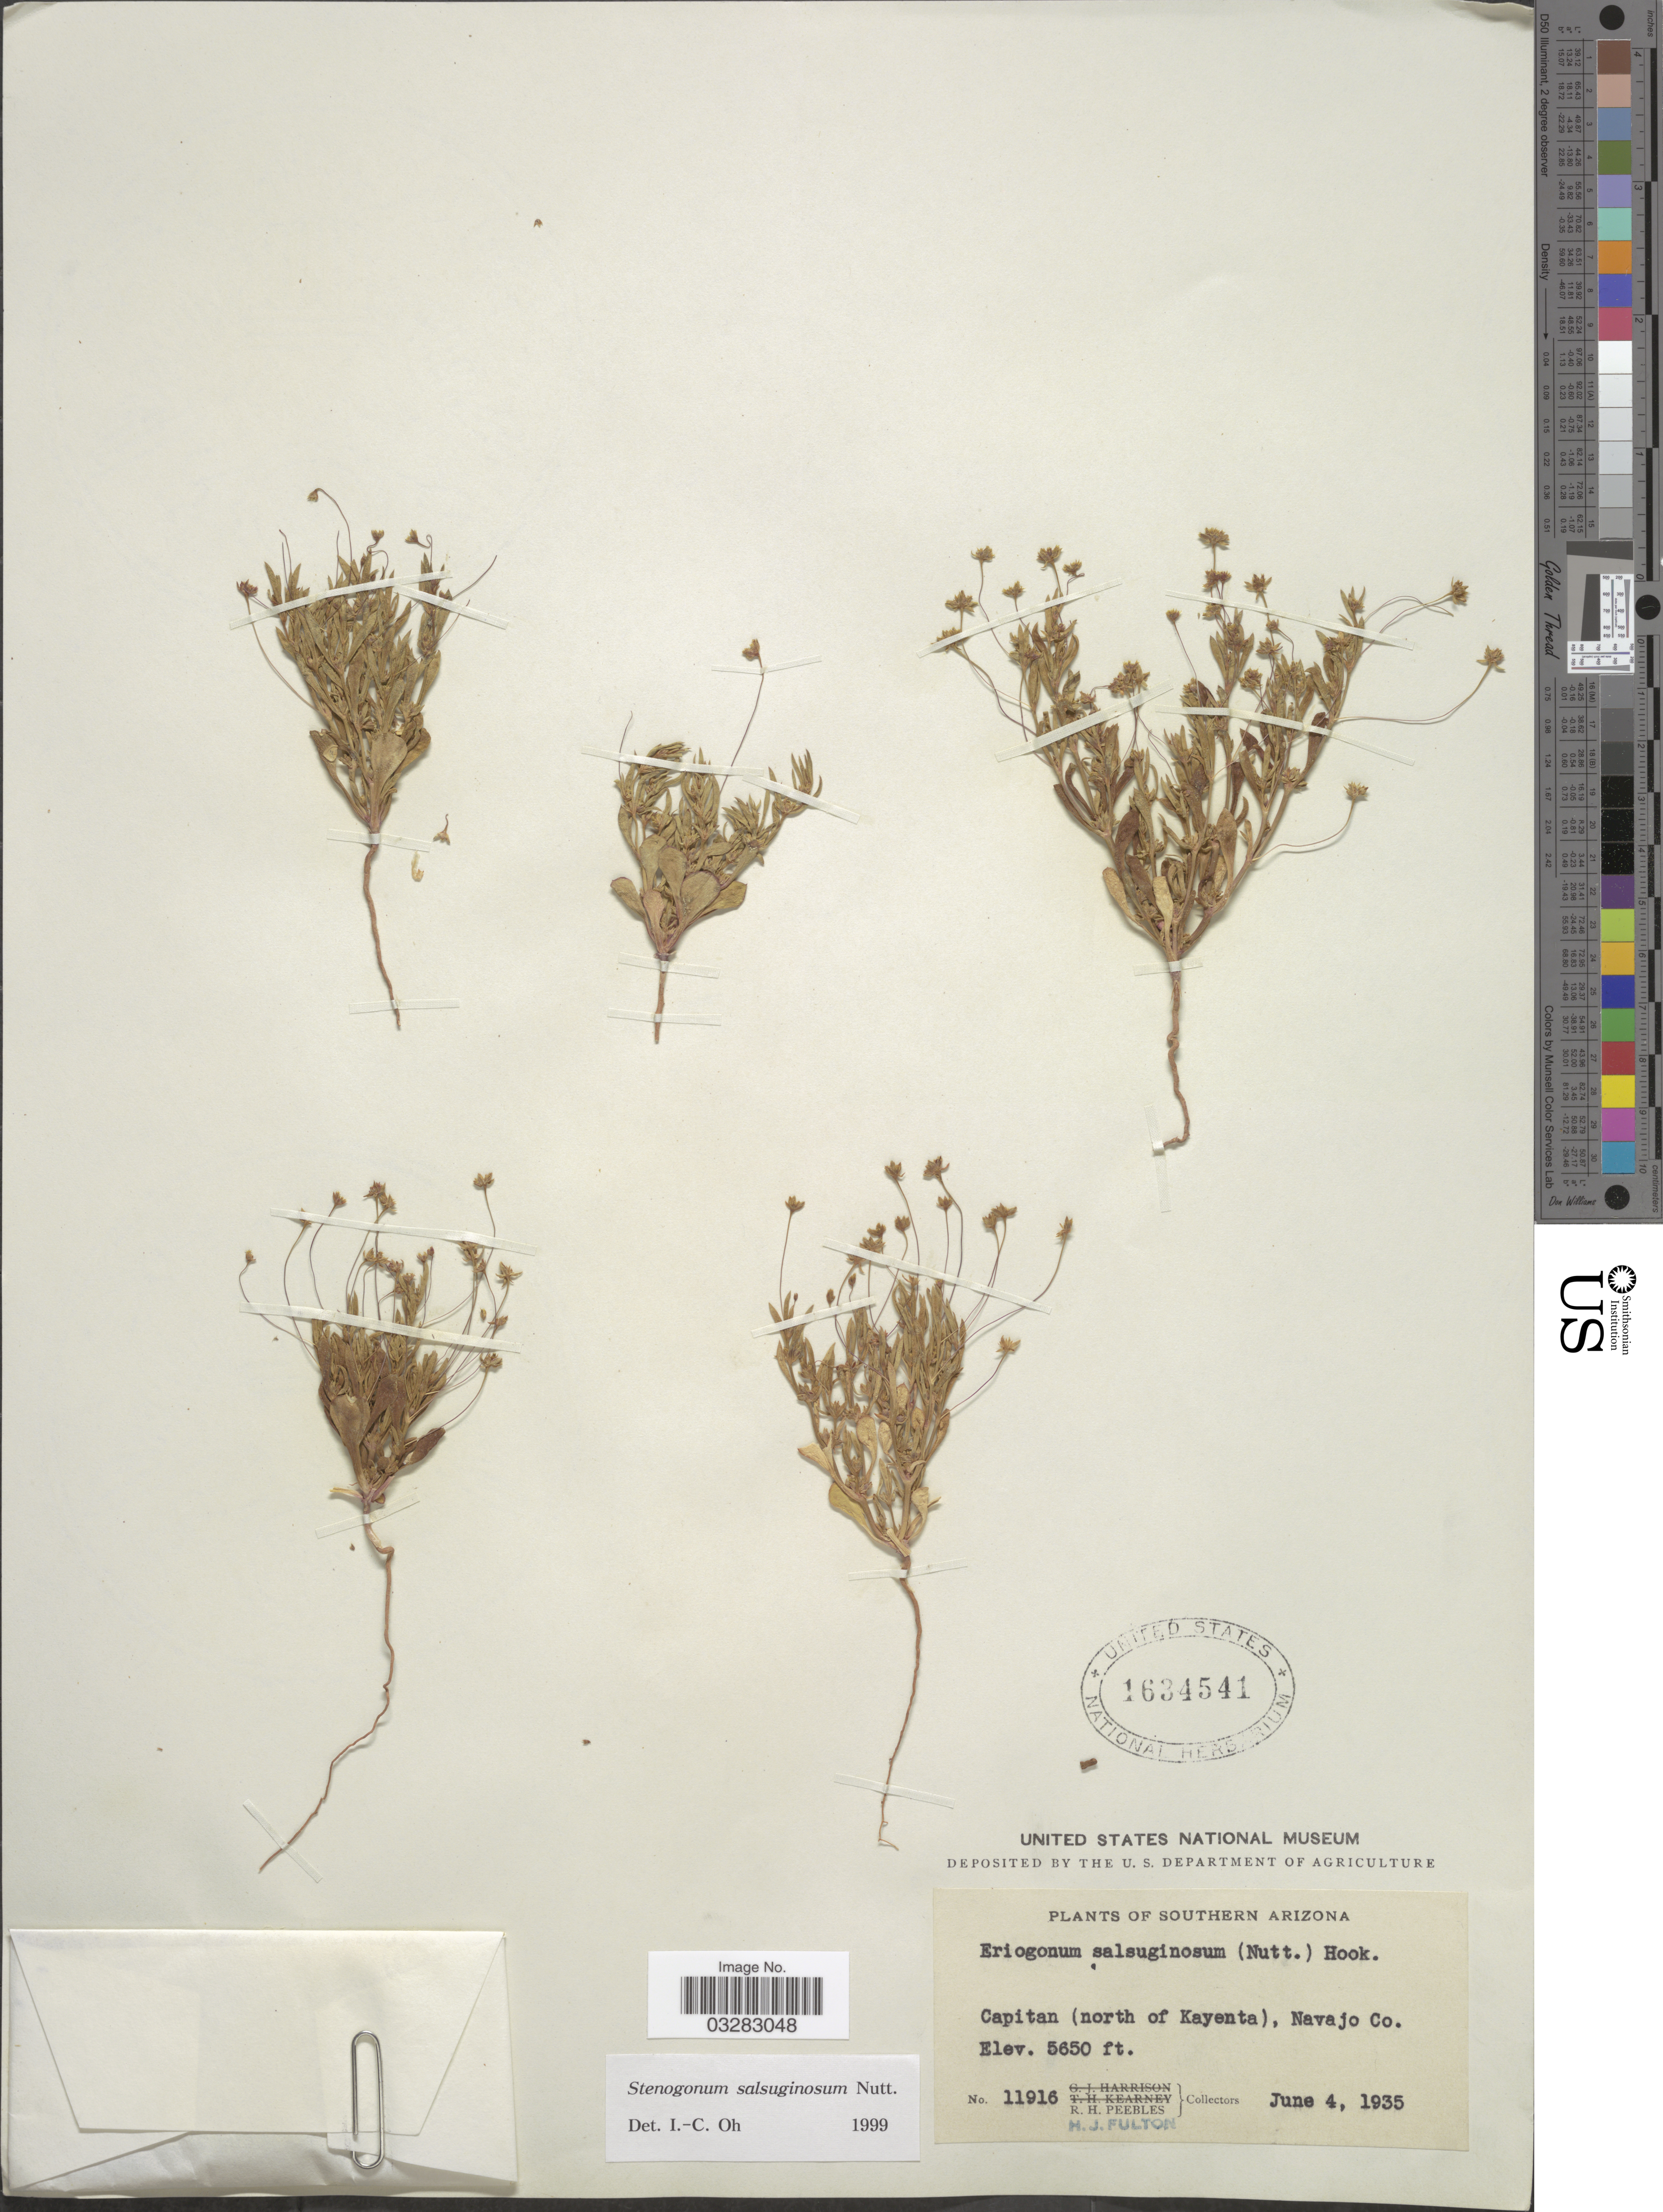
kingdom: Plantae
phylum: Tracheophyta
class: Magnoliopsida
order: Caryophyllales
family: Polygonaceae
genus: Stenogonum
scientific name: Stenogonum salsuginosum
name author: Nutt.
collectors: R. H. Peebles & H. Fulton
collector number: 11916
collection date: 1935-06-04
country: United States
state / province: Arizona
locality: Southern Arizona. Capitan (north of Kayenta), Navajo Co.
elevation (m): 1722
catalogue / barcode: US 1634541